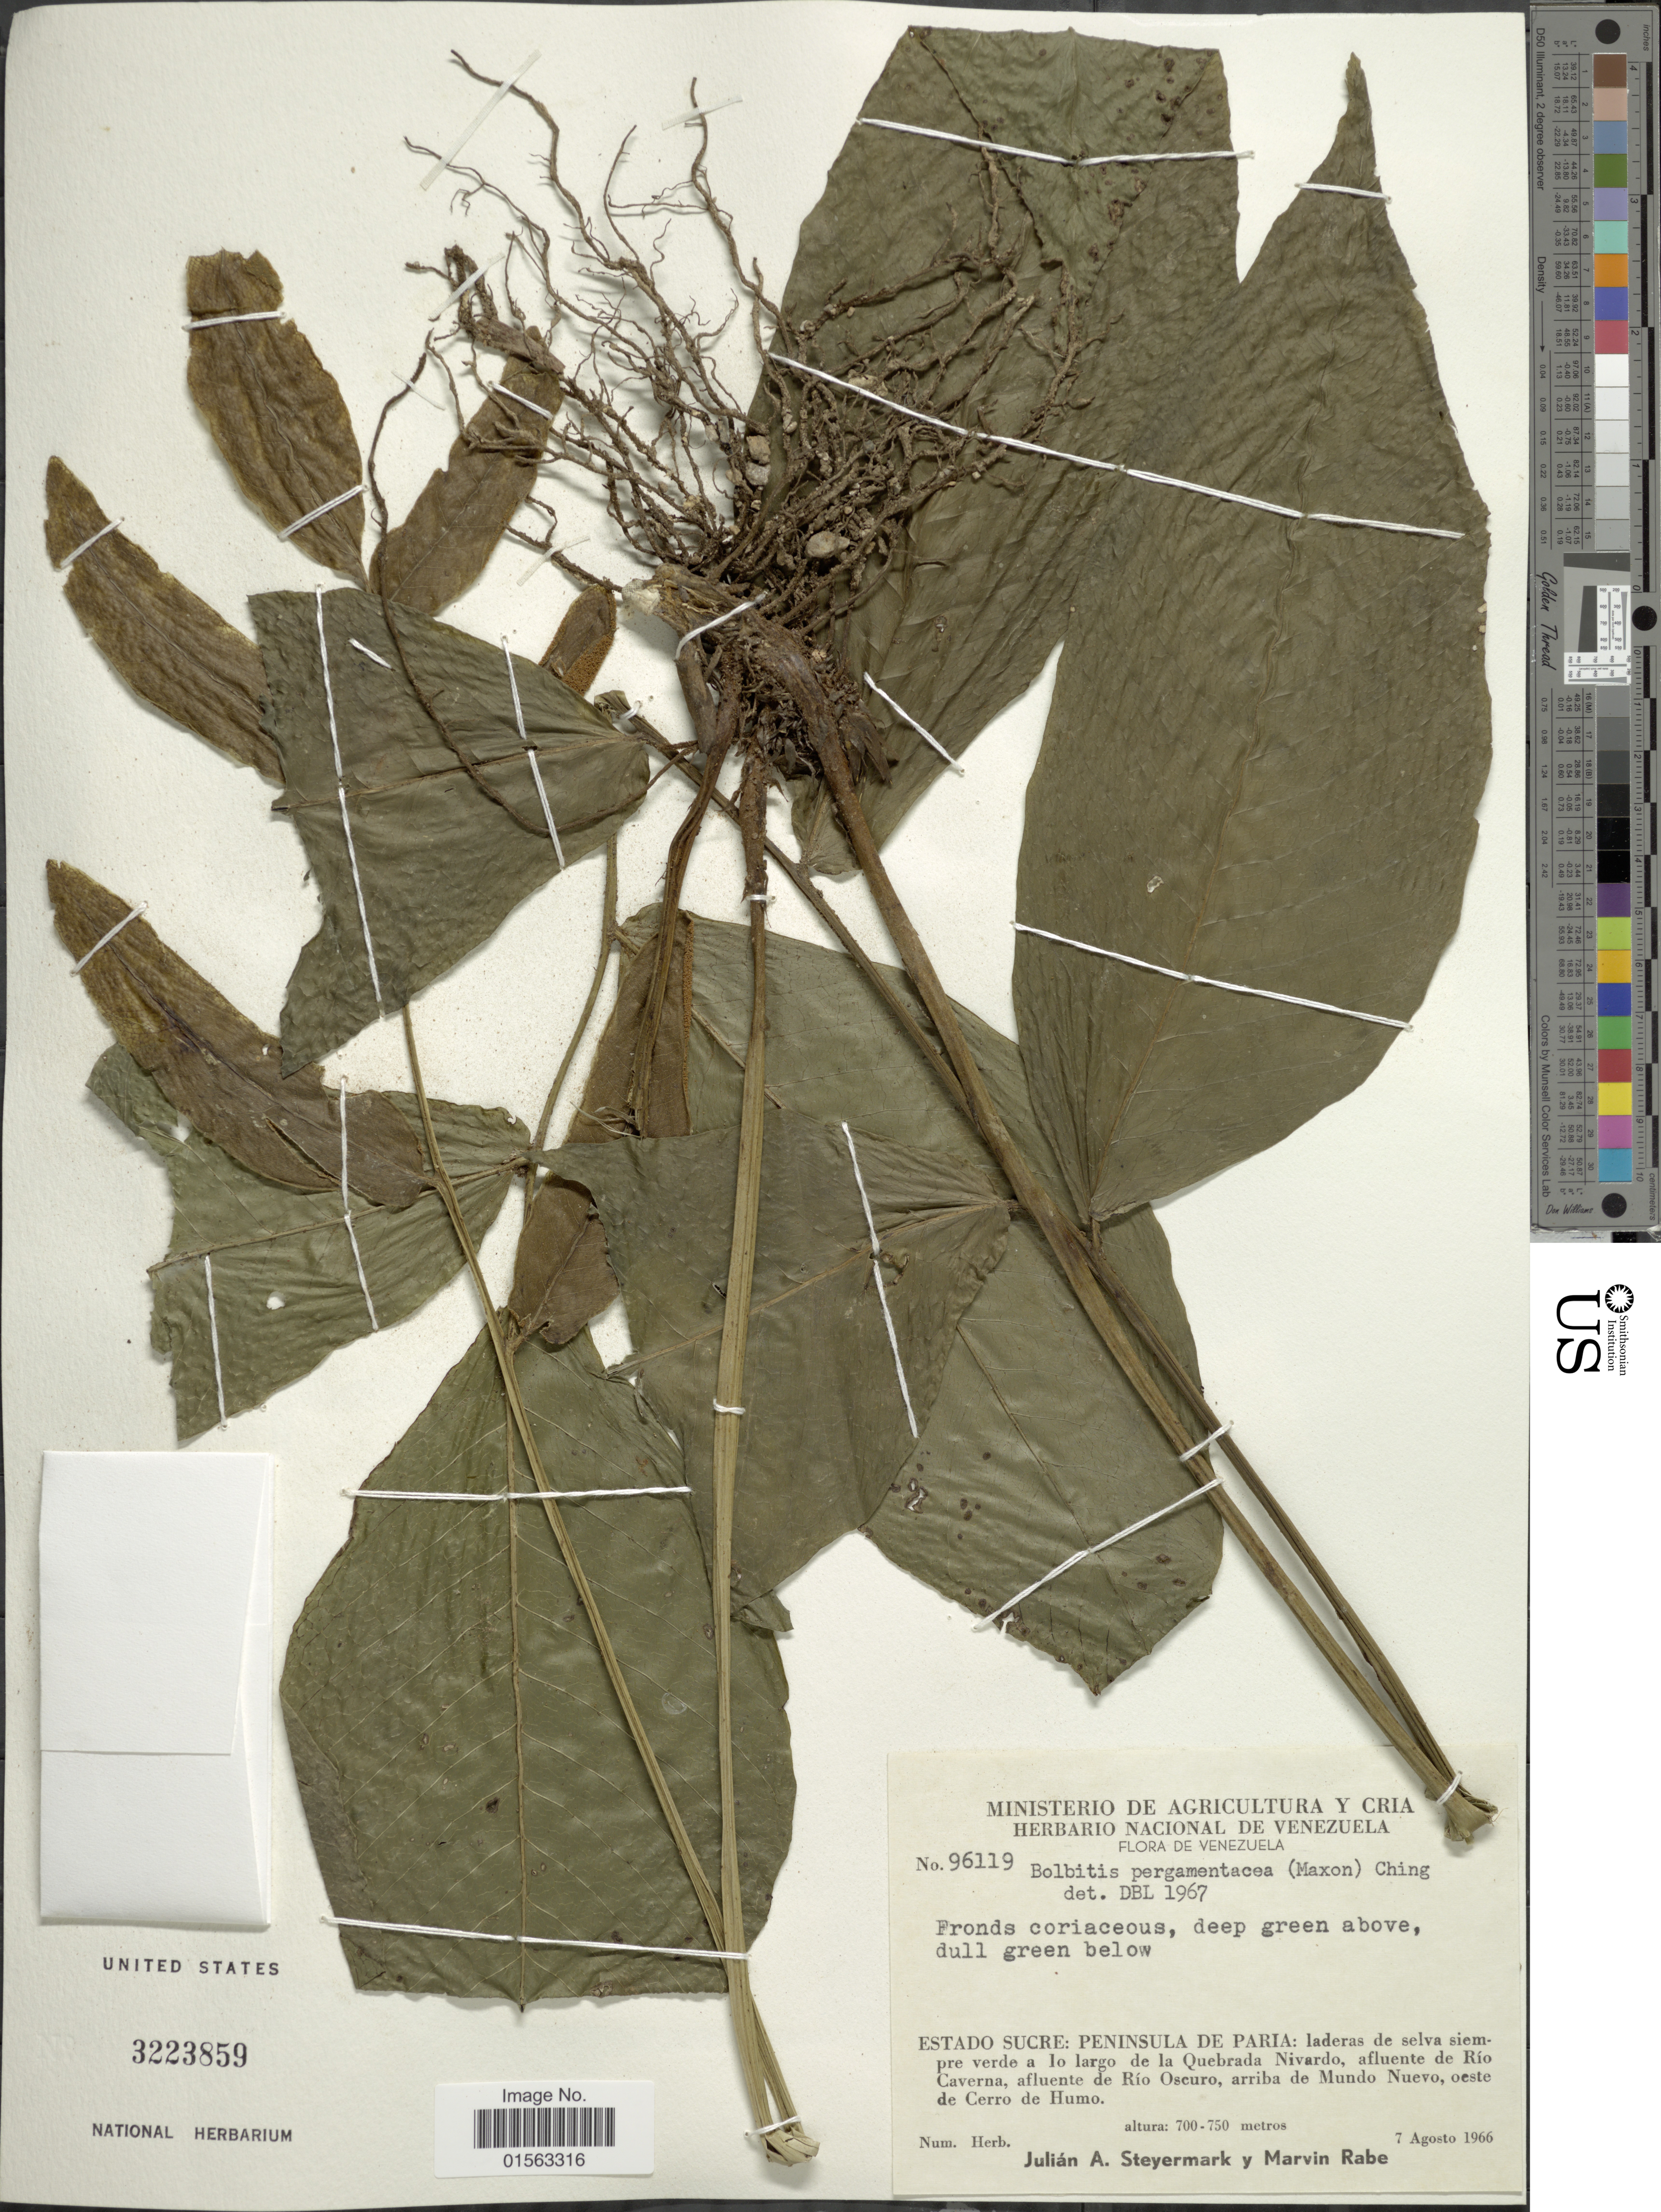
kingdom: Plantae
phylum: Tracheophyta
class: Polypodiopsida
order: Polypodiales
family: Dryopteridaceae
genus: Mickelia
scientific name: Mickelia pergamentacea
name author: (Maxon) R.C. Moran et al.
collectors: J. Steyermark & M. Rabe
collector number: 96119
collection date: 1966-08-07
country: Venezuela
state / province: Sucre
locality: Venezuela, Peninsula de Paria: laderas de selva siempre verde a lo largo de la Quebrada Nivardo, afluent ede Río Caverna, afluenta de Río Oscuro, arriba de Mundo Nuevo, oeste de Cerro de Humo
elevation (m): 700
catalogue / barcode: US 3223859